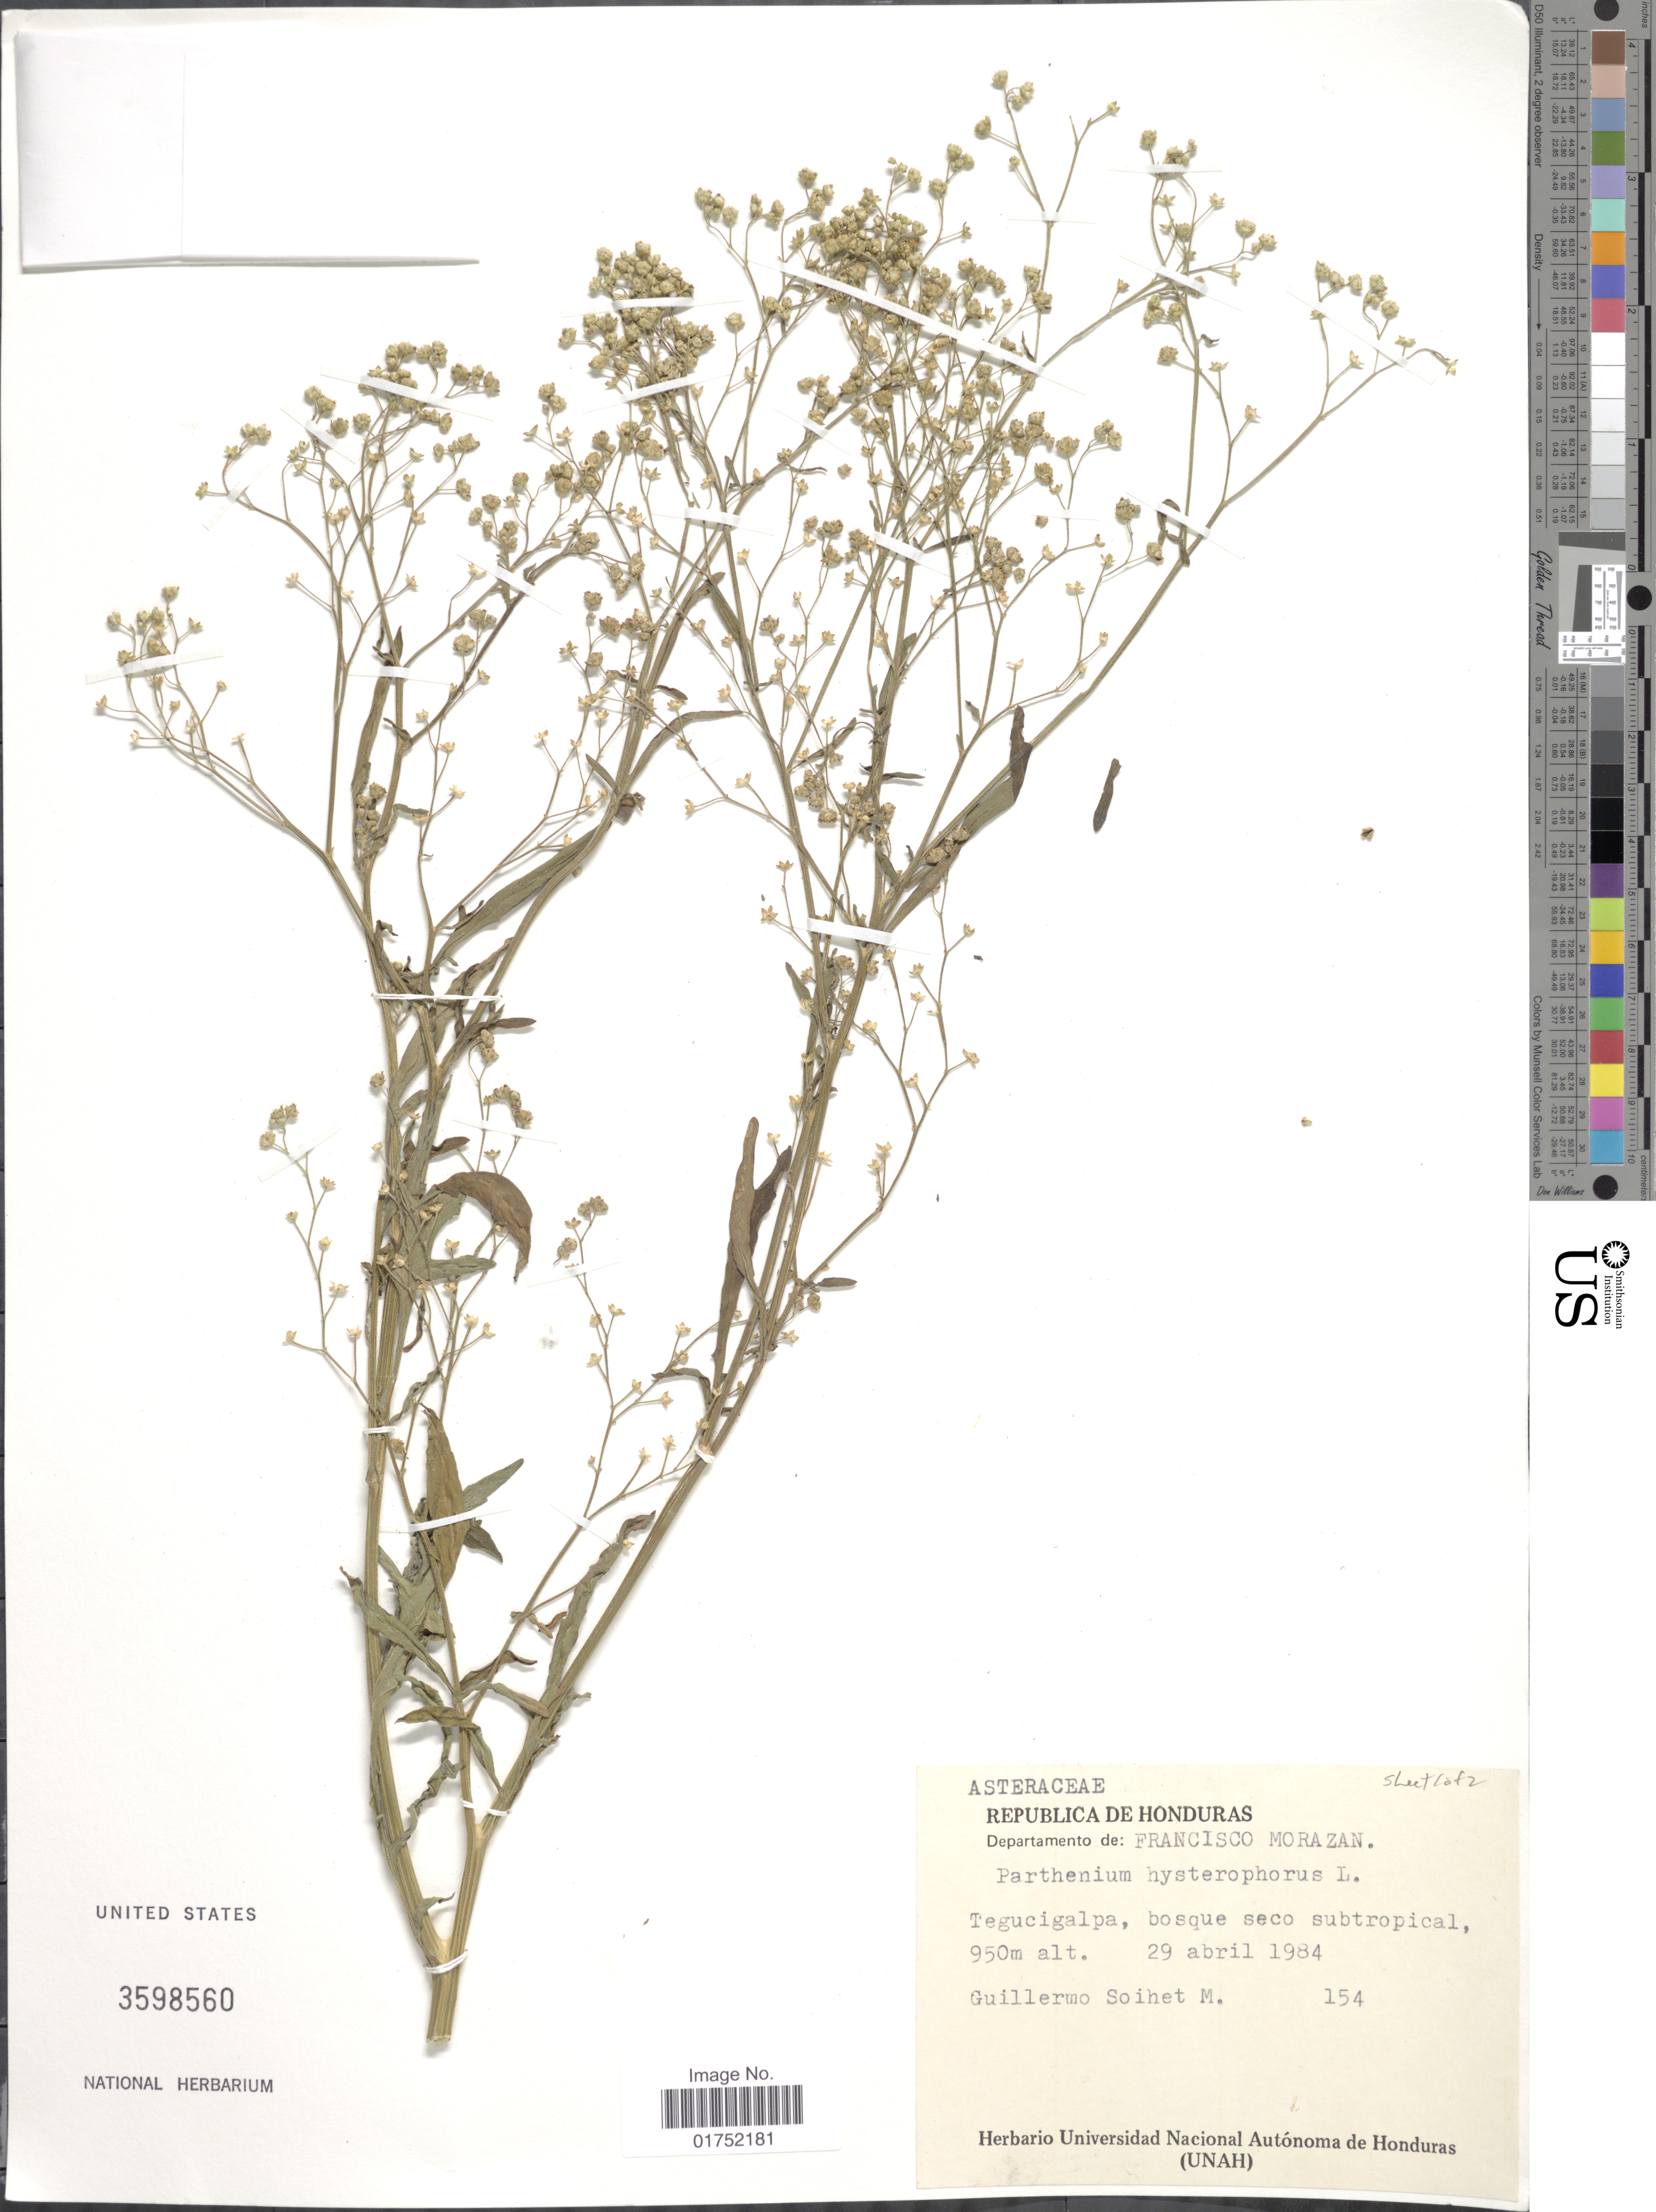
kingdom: Plantae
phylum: Tracheophyta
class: Magnoliopsida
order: Asterales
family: Asteraceae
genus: Parthenium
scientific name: Parthenium hysterophorus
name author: L.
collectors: G. Soihet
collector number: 154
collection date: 1984-04-29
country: Honduras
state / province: Fco. Morazán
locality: Republica de Honduras, Departamento de Francisco Morazan, Tegucigalpa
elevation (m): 950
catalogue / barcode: US 3598560